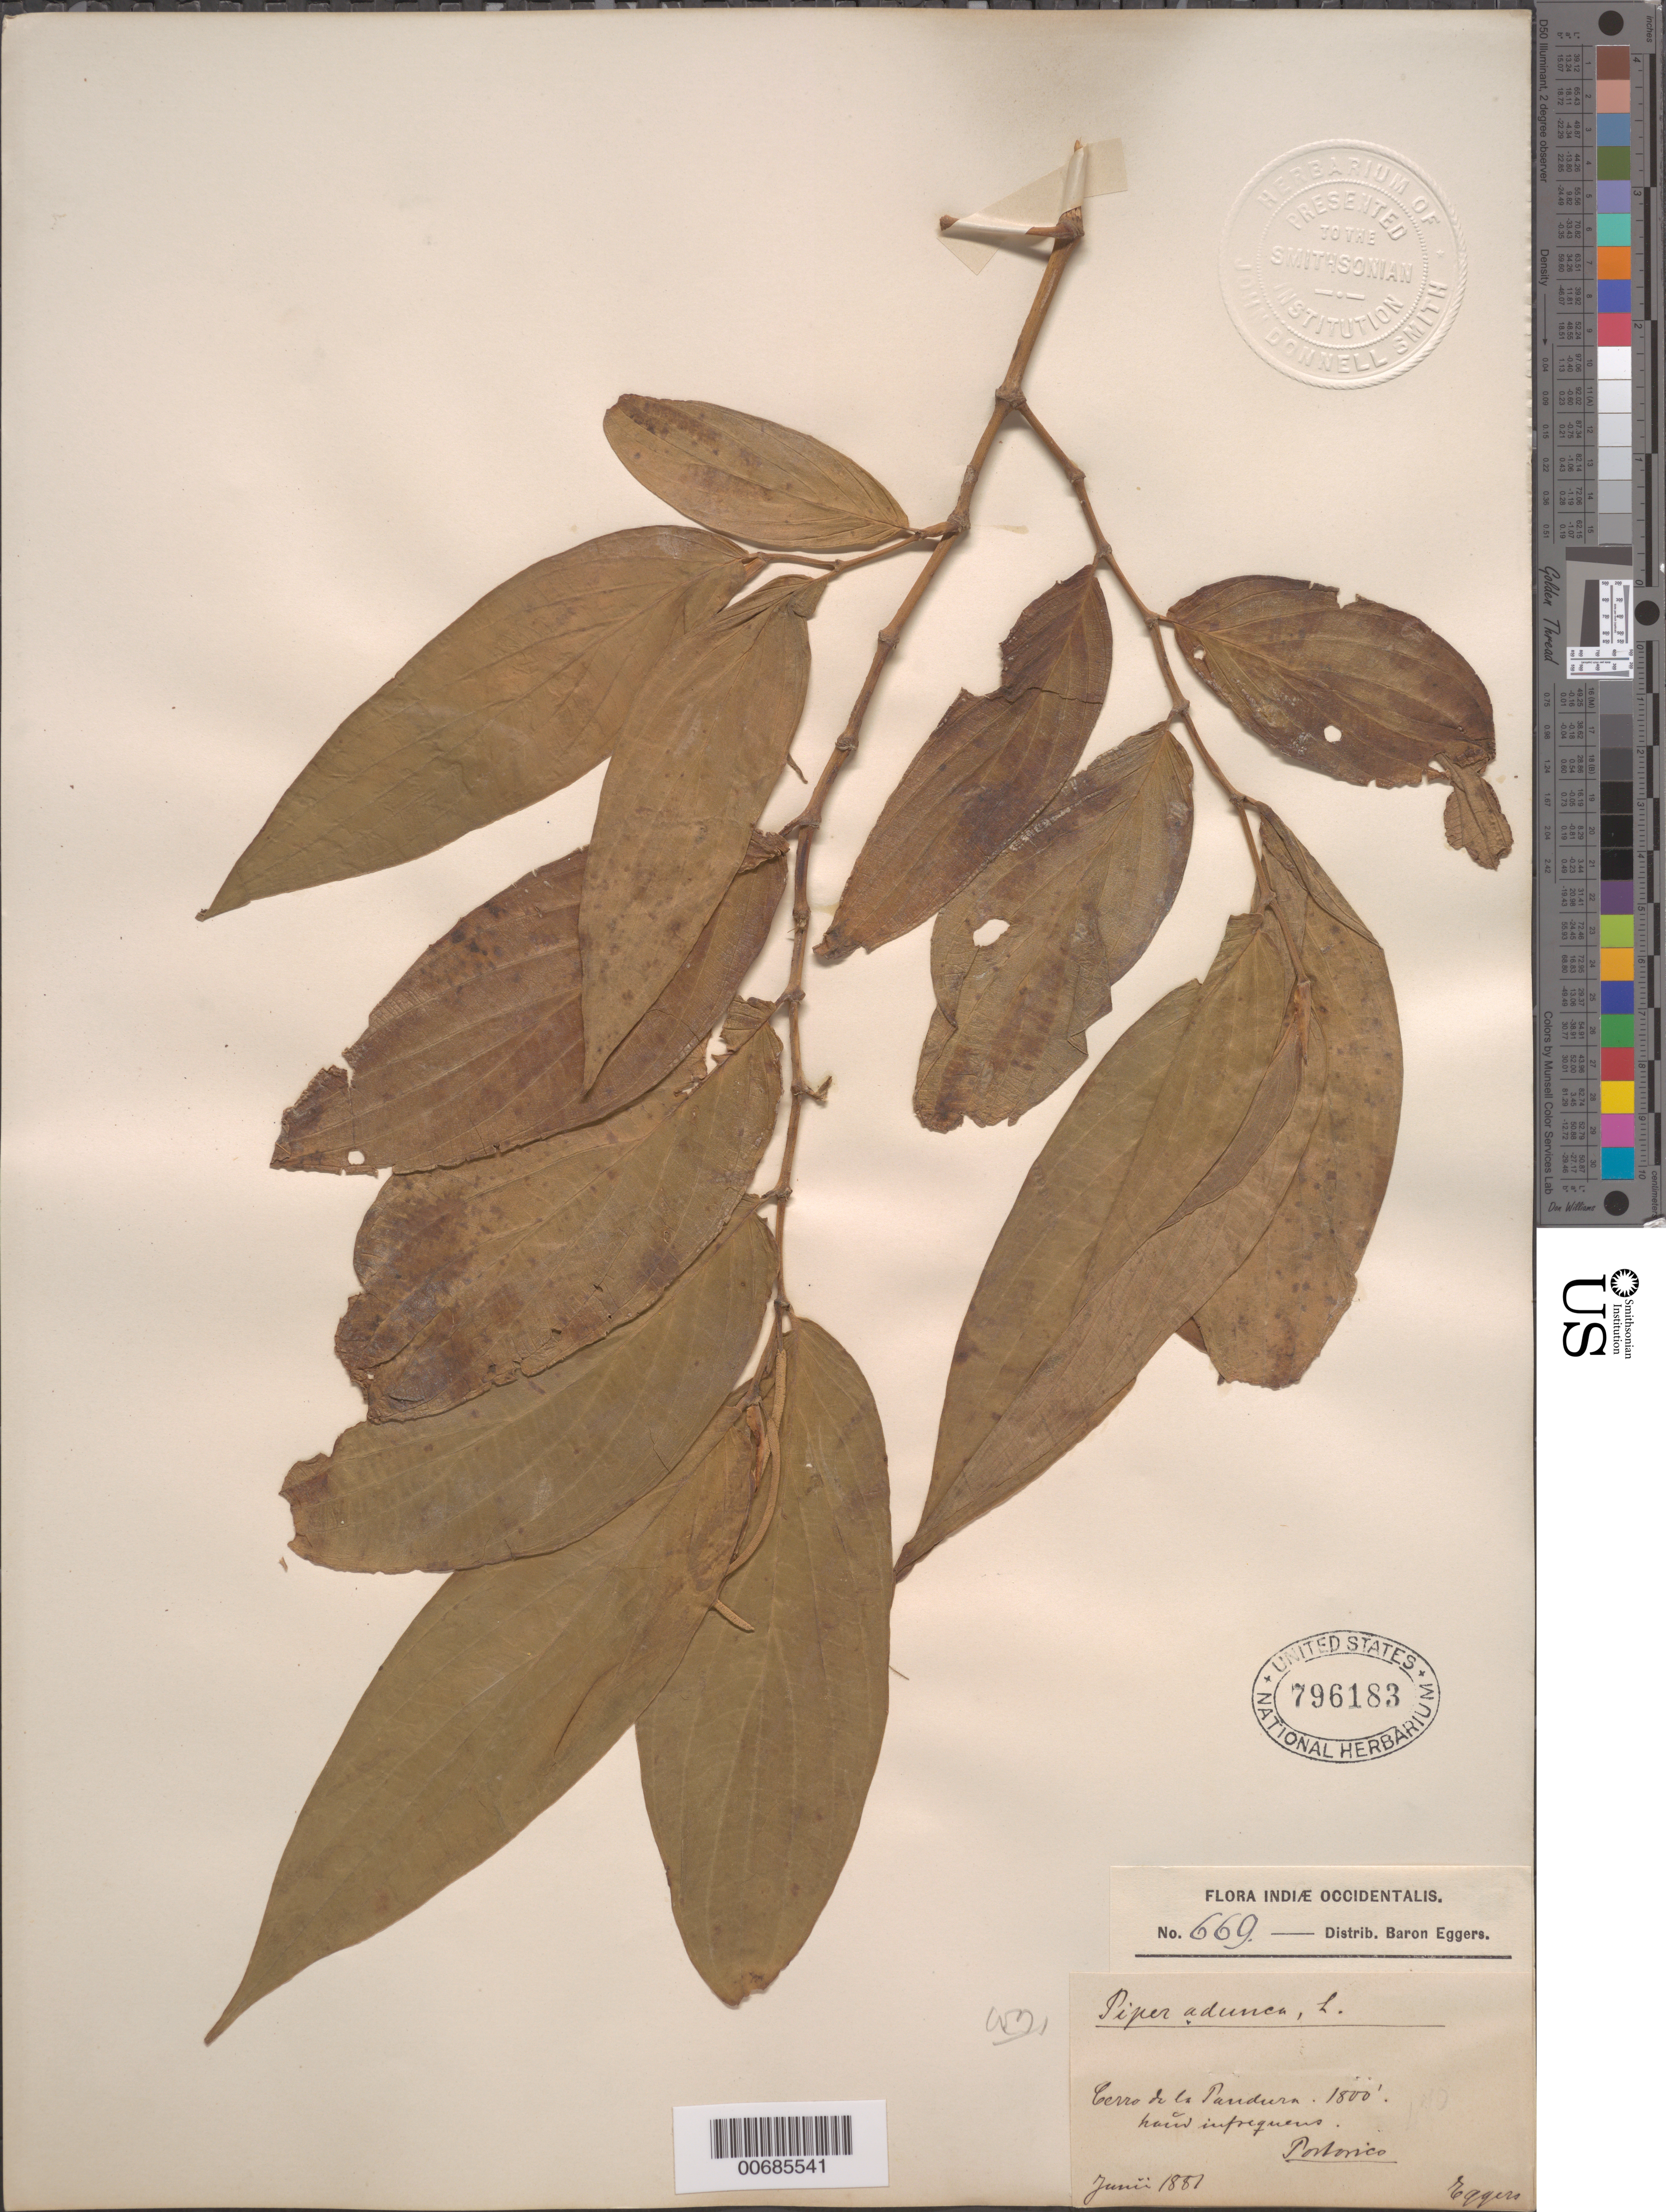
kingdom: Plantae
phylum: Tracheophyta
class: Magnoliopsida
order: Piperales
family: Piperaceae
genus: Piper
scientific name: Piper aduncum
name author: L.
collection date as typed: Jun 1887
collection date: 1887-06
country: Puerto Rico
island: Greater Antilles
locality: Cerro o la Pandura. Hain infrequens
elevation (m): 549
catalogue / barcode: US 796183